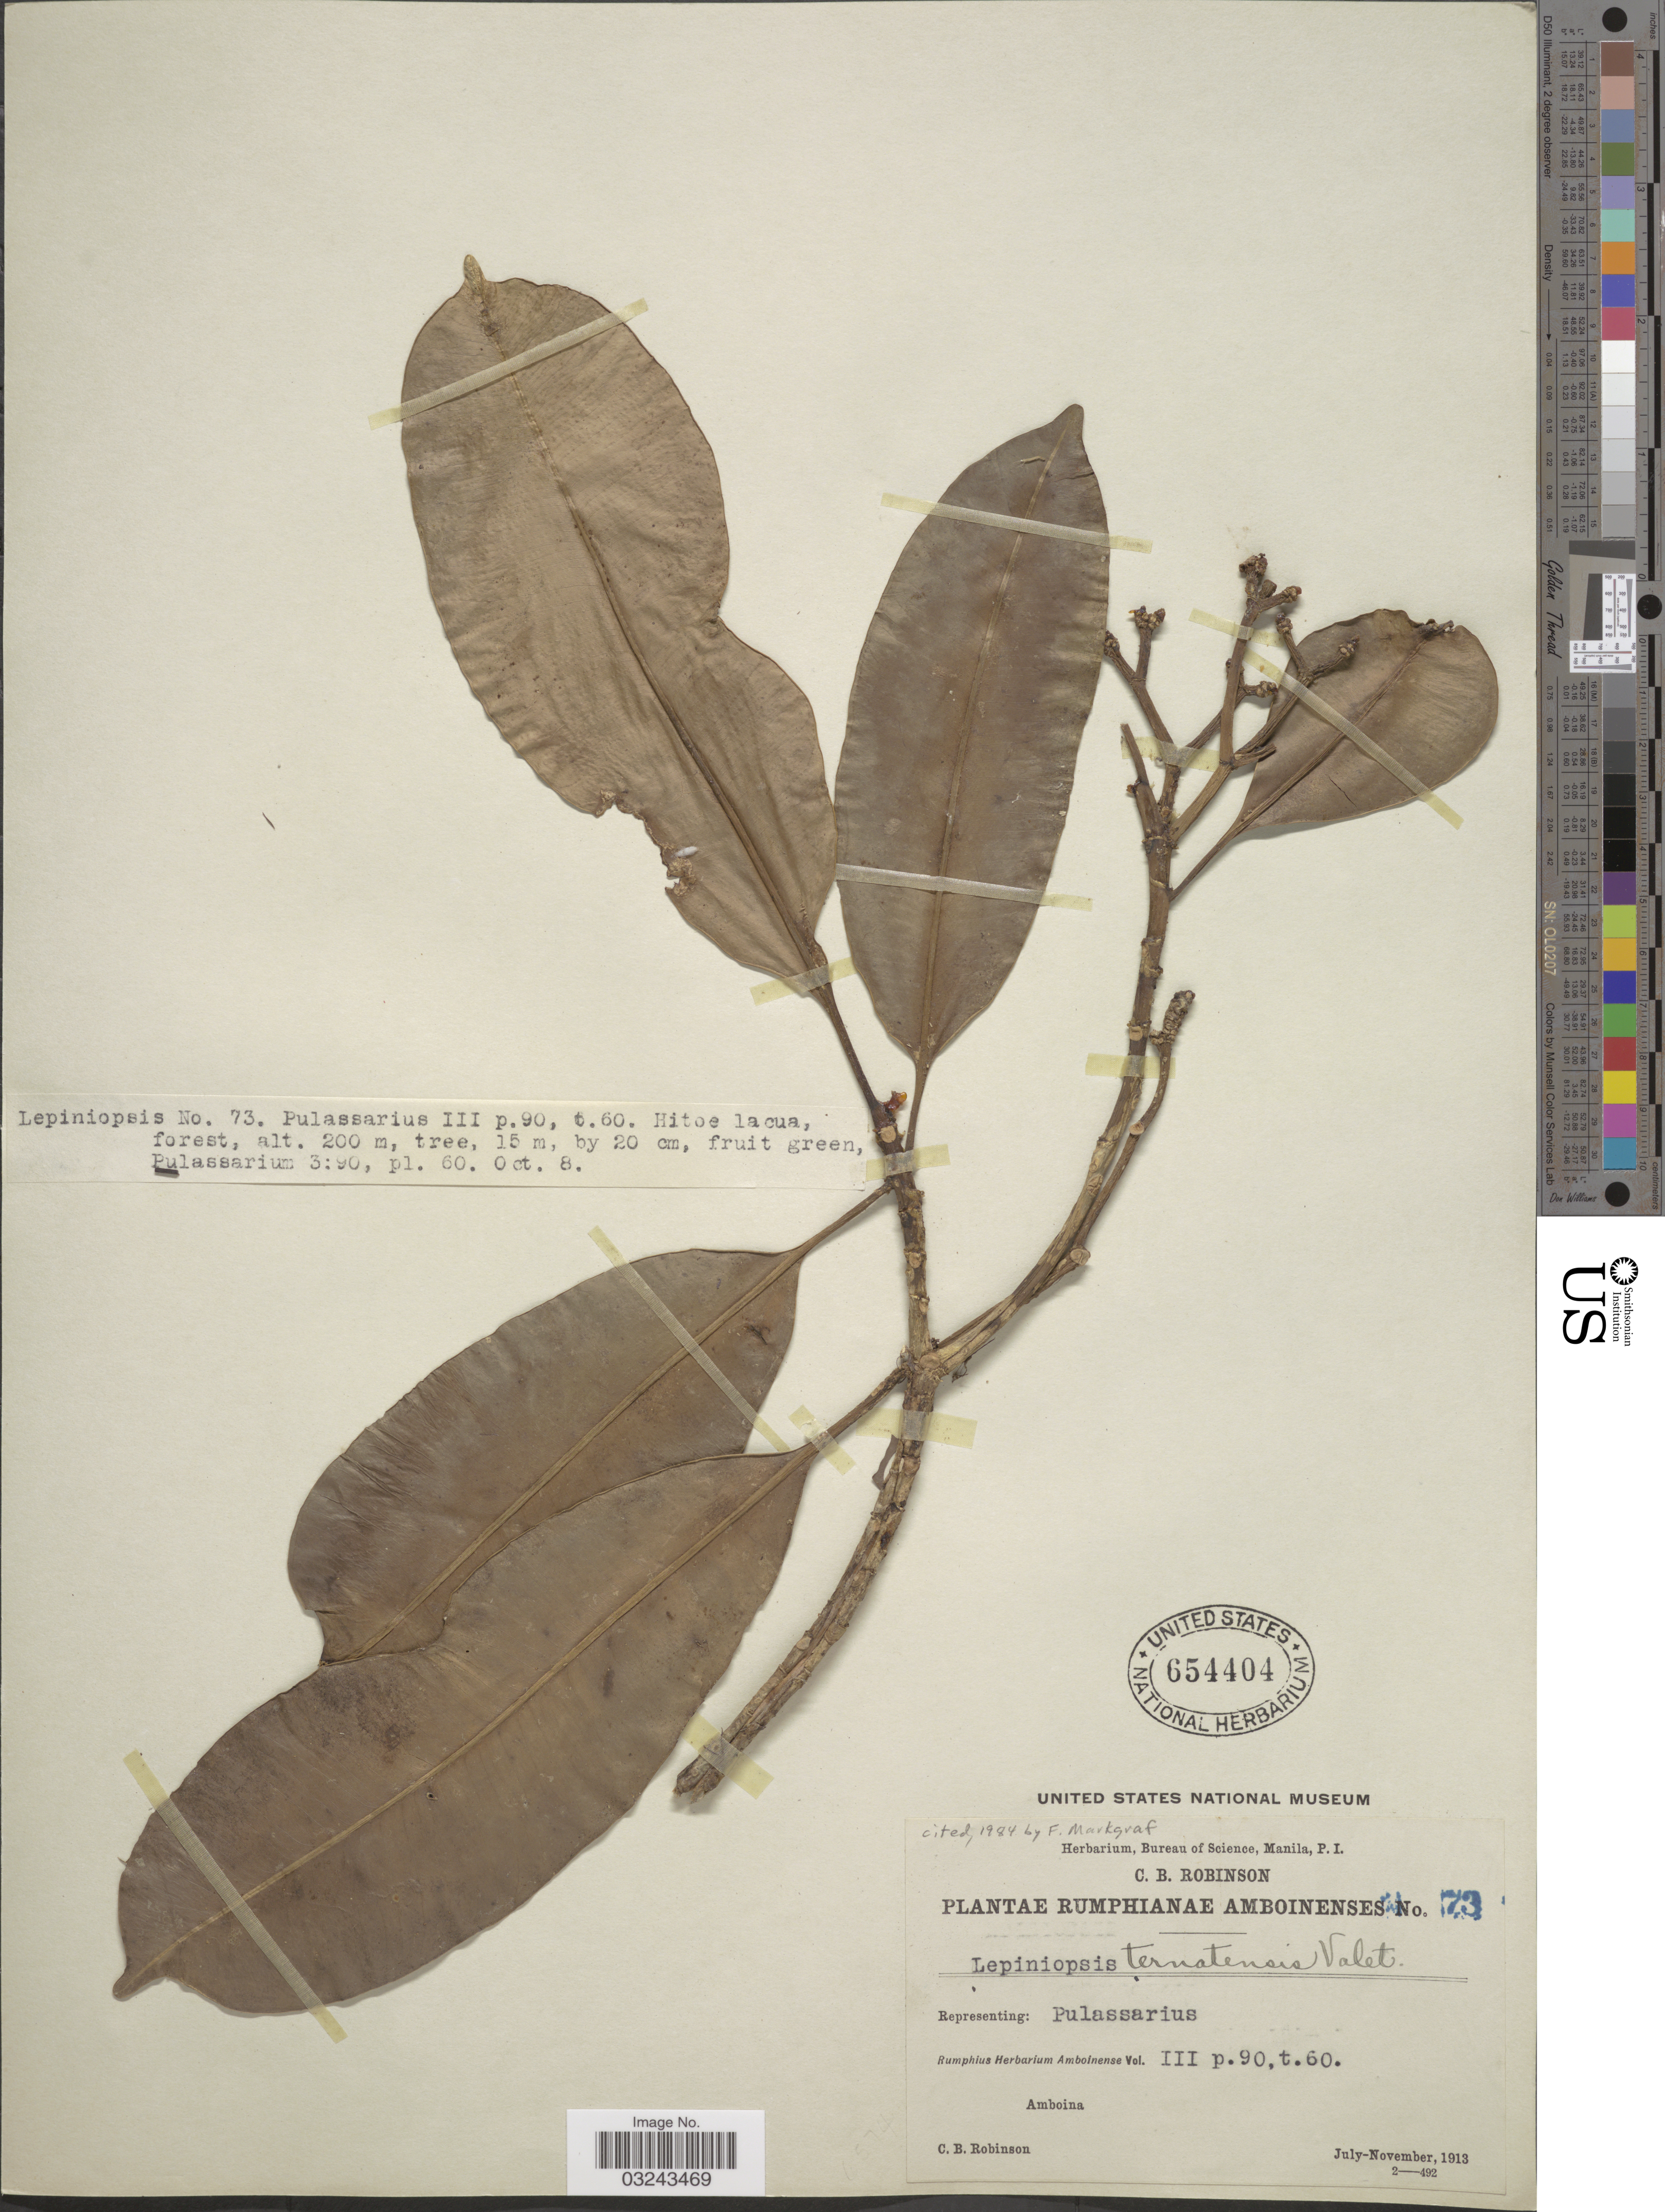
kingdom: Plantae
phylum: Tracheophyta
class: Magnoliopsida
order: Gentianales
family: Apocynaceae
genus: Lepiniopsis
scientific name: Lepiniopsis ternatensis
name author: Valeton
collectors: C. Robinson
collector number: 73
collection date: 1913-10-08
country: Indonesia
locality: Amboina.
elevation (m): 200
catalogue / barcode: US 654404